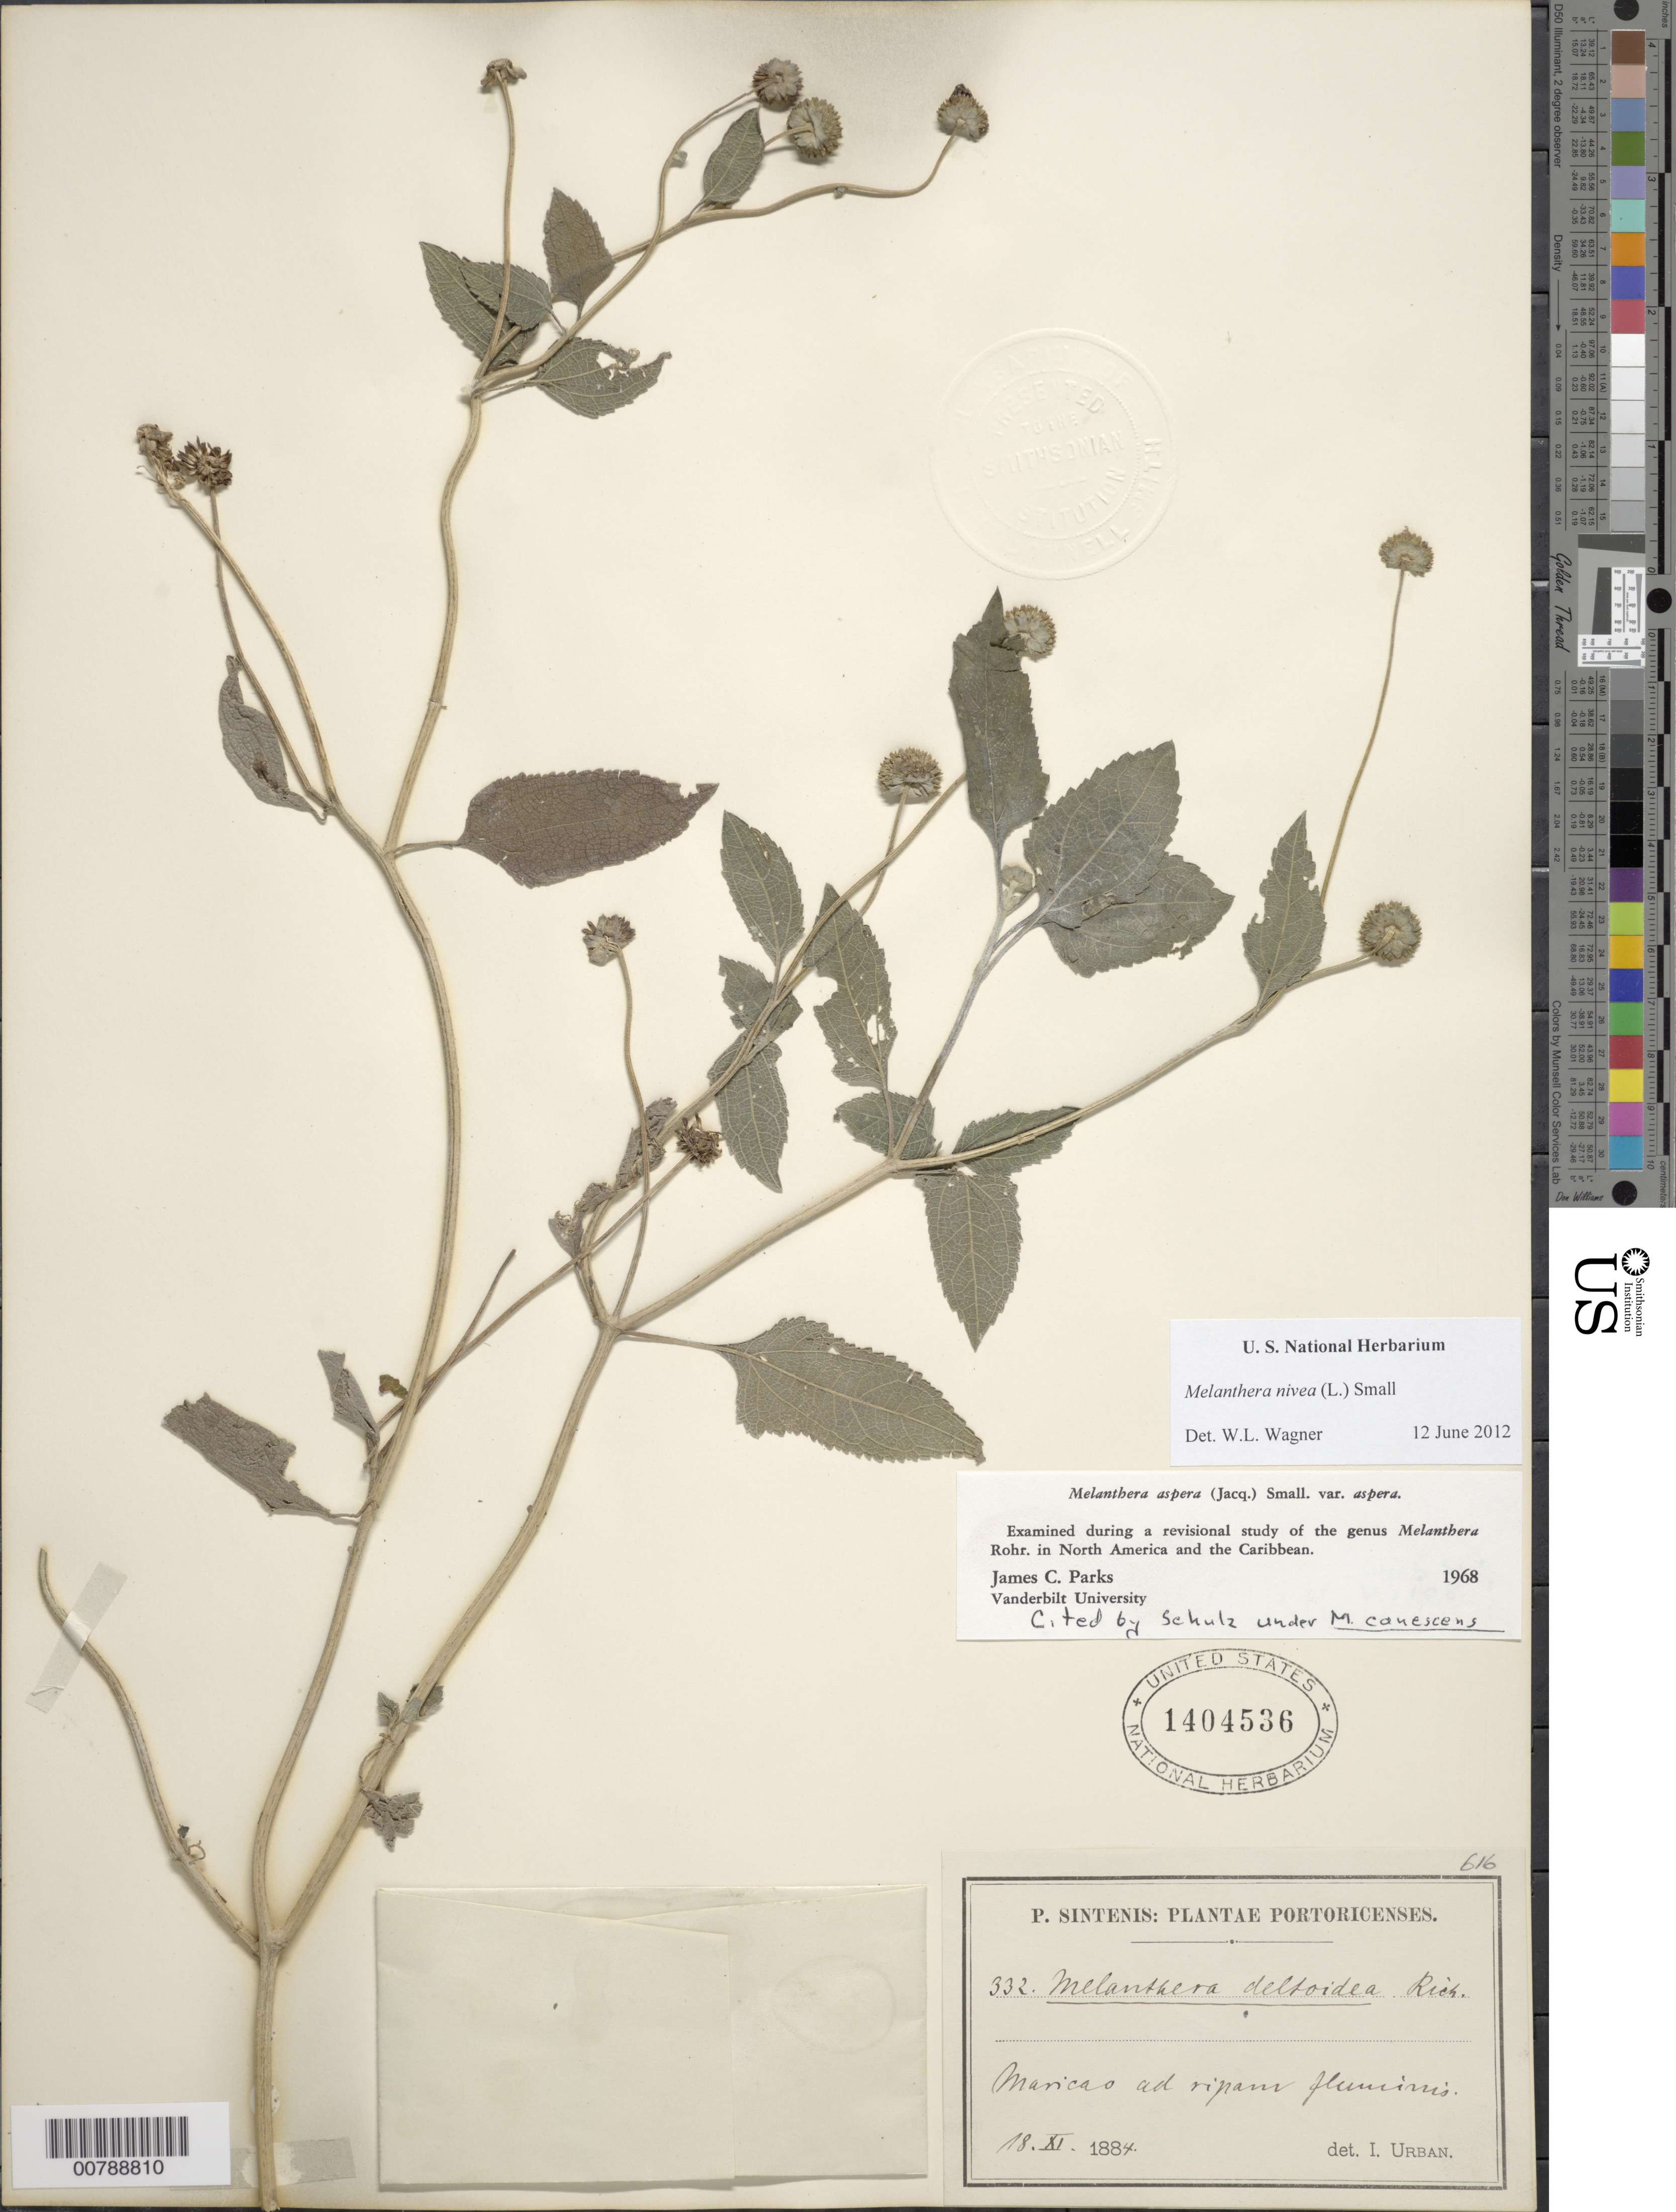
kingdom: Plantae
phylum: Tracheophyta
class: Magnoliopsida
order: Asterales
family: Asteraceae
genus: Melanthera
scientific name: Melanthera nivea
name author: (L.) Small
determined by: Parks, J. C.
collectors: P. Sintenis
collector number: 332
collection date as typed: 18 Nov 1884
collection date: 1884-11-18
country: Puerto Rico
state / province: Maricao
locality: Maricao ad ripam fluminis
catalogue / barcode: US 1404536